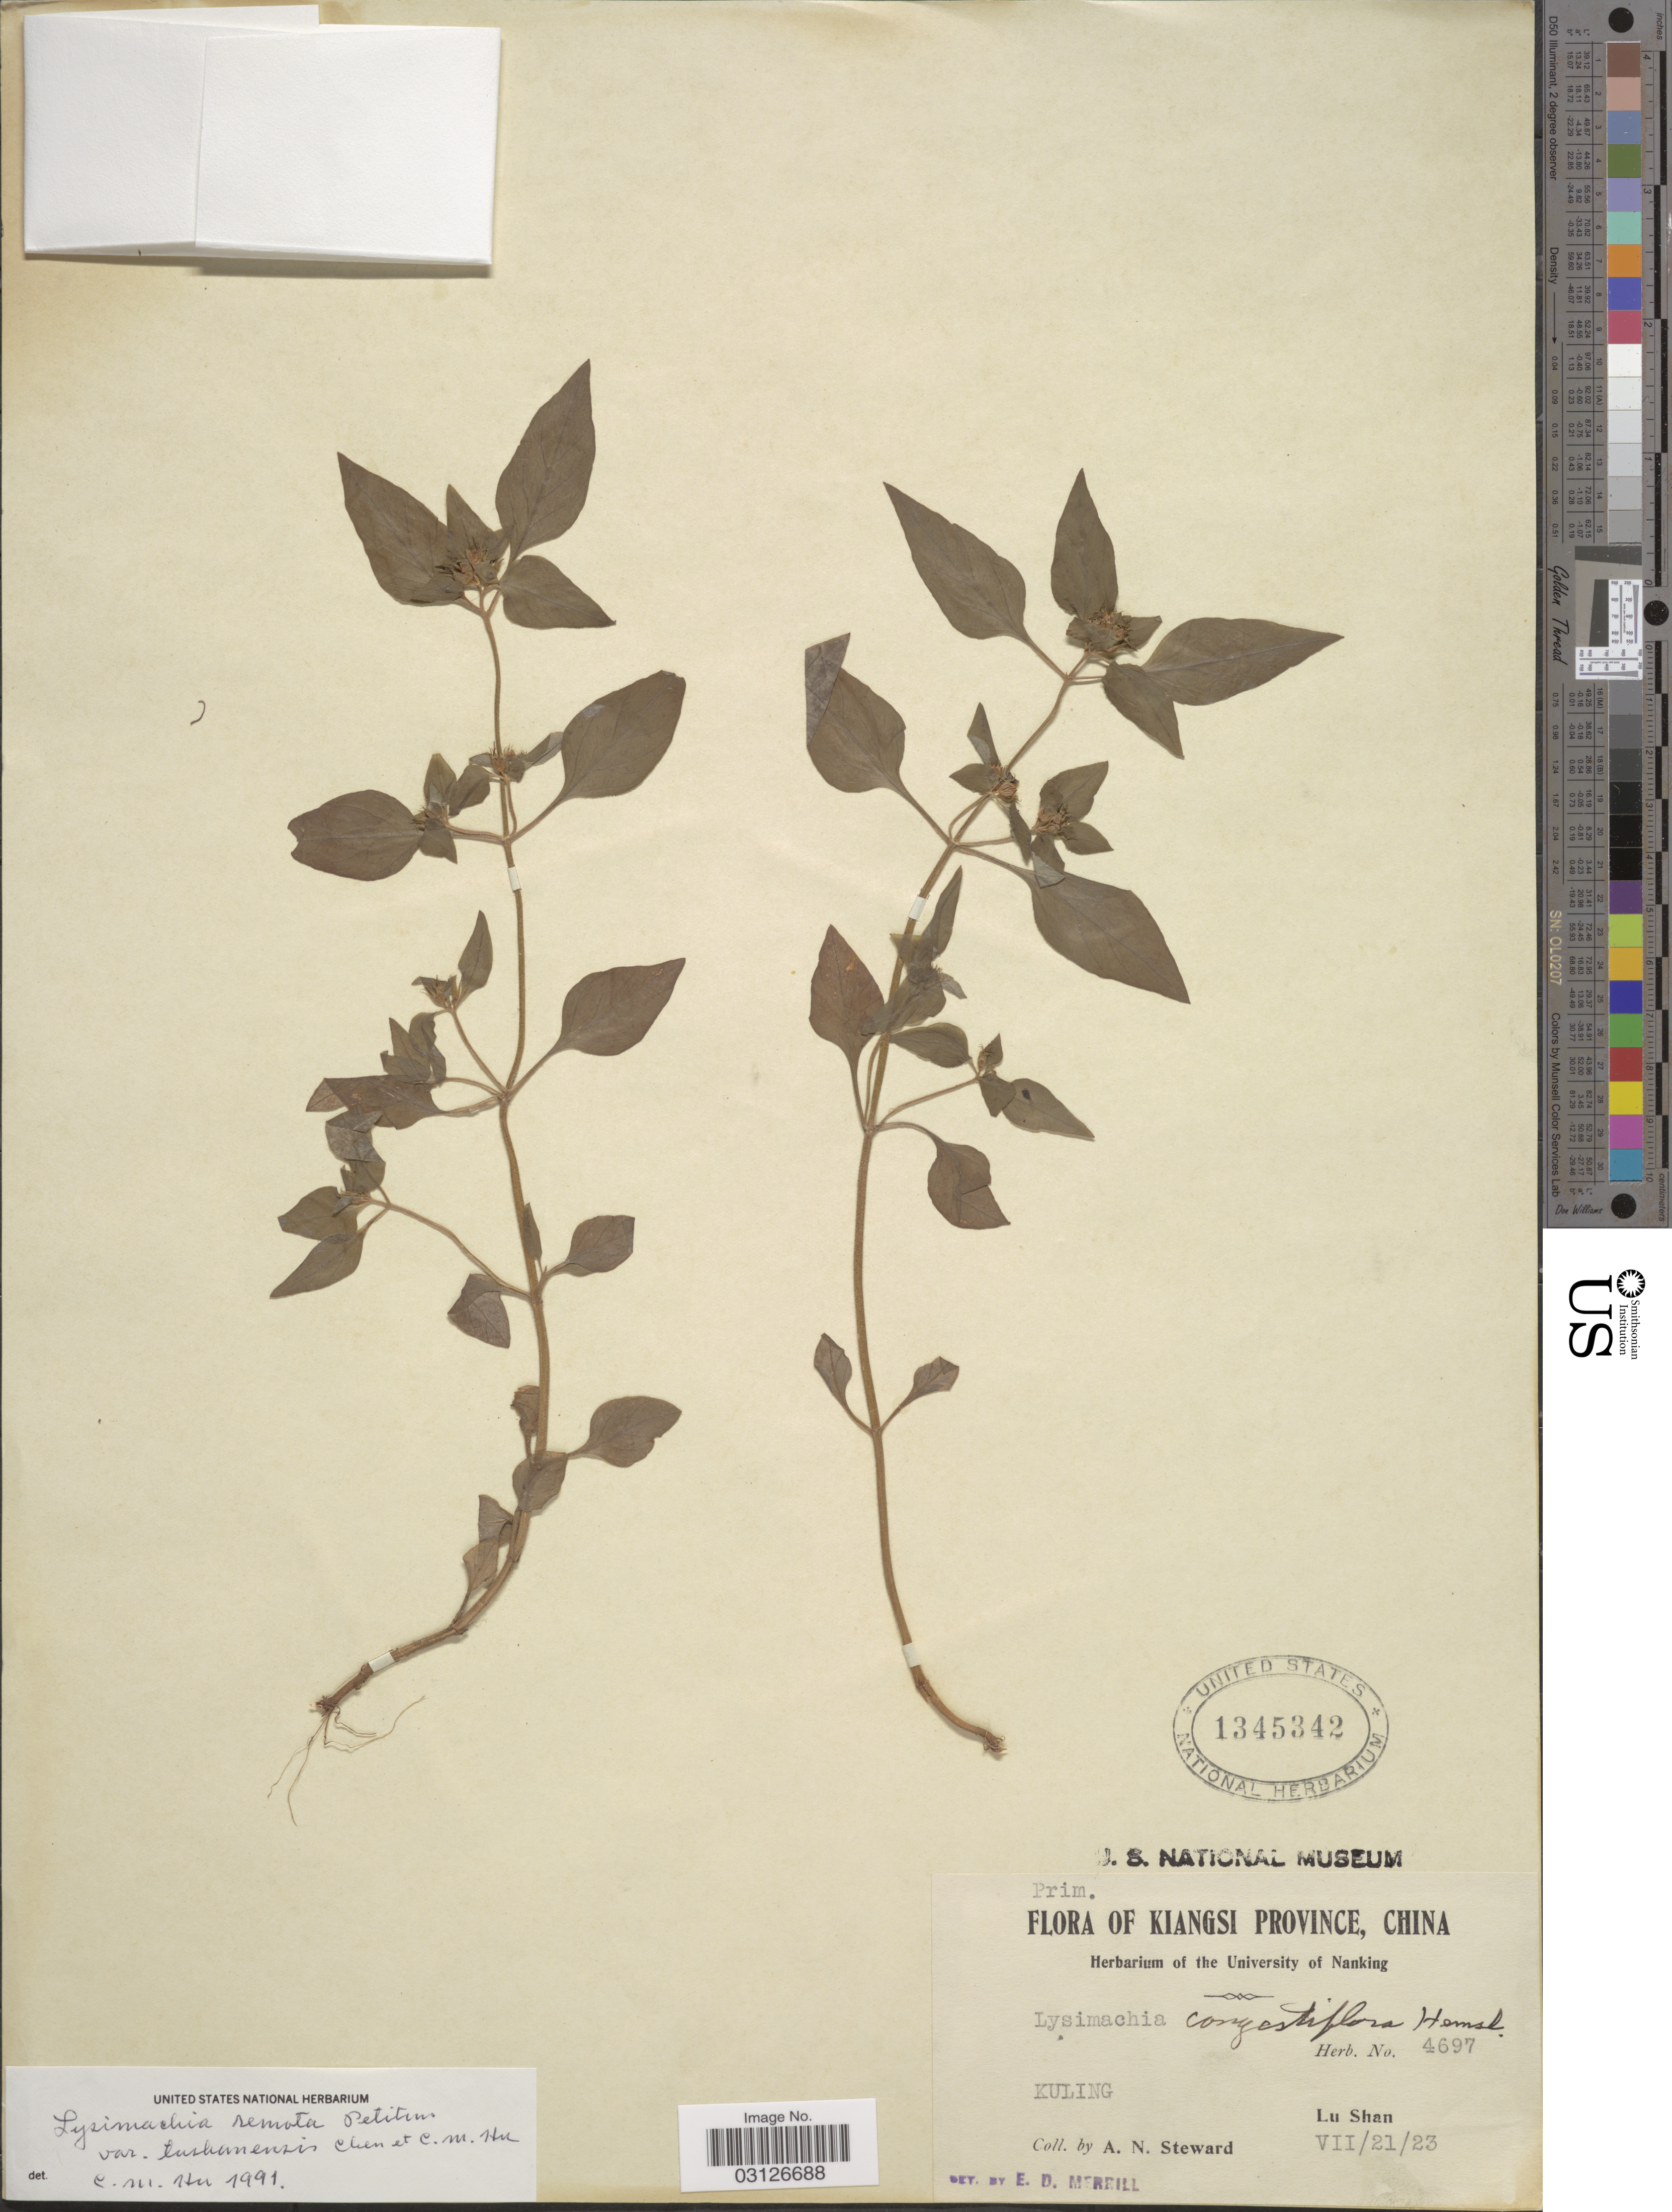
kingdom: Plantae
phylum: Tracheophyta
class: Magnoliopsida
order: Ericales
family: Primulaceae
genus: Lysimachia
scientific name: Lysimachia remota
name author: Petitm.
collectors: A. N. Steward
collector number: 4697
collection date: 1923-07-21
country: China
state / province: Jiangxi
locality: Kiangsi Province. Kuling. Lu Shan.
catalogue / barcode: US 1345342